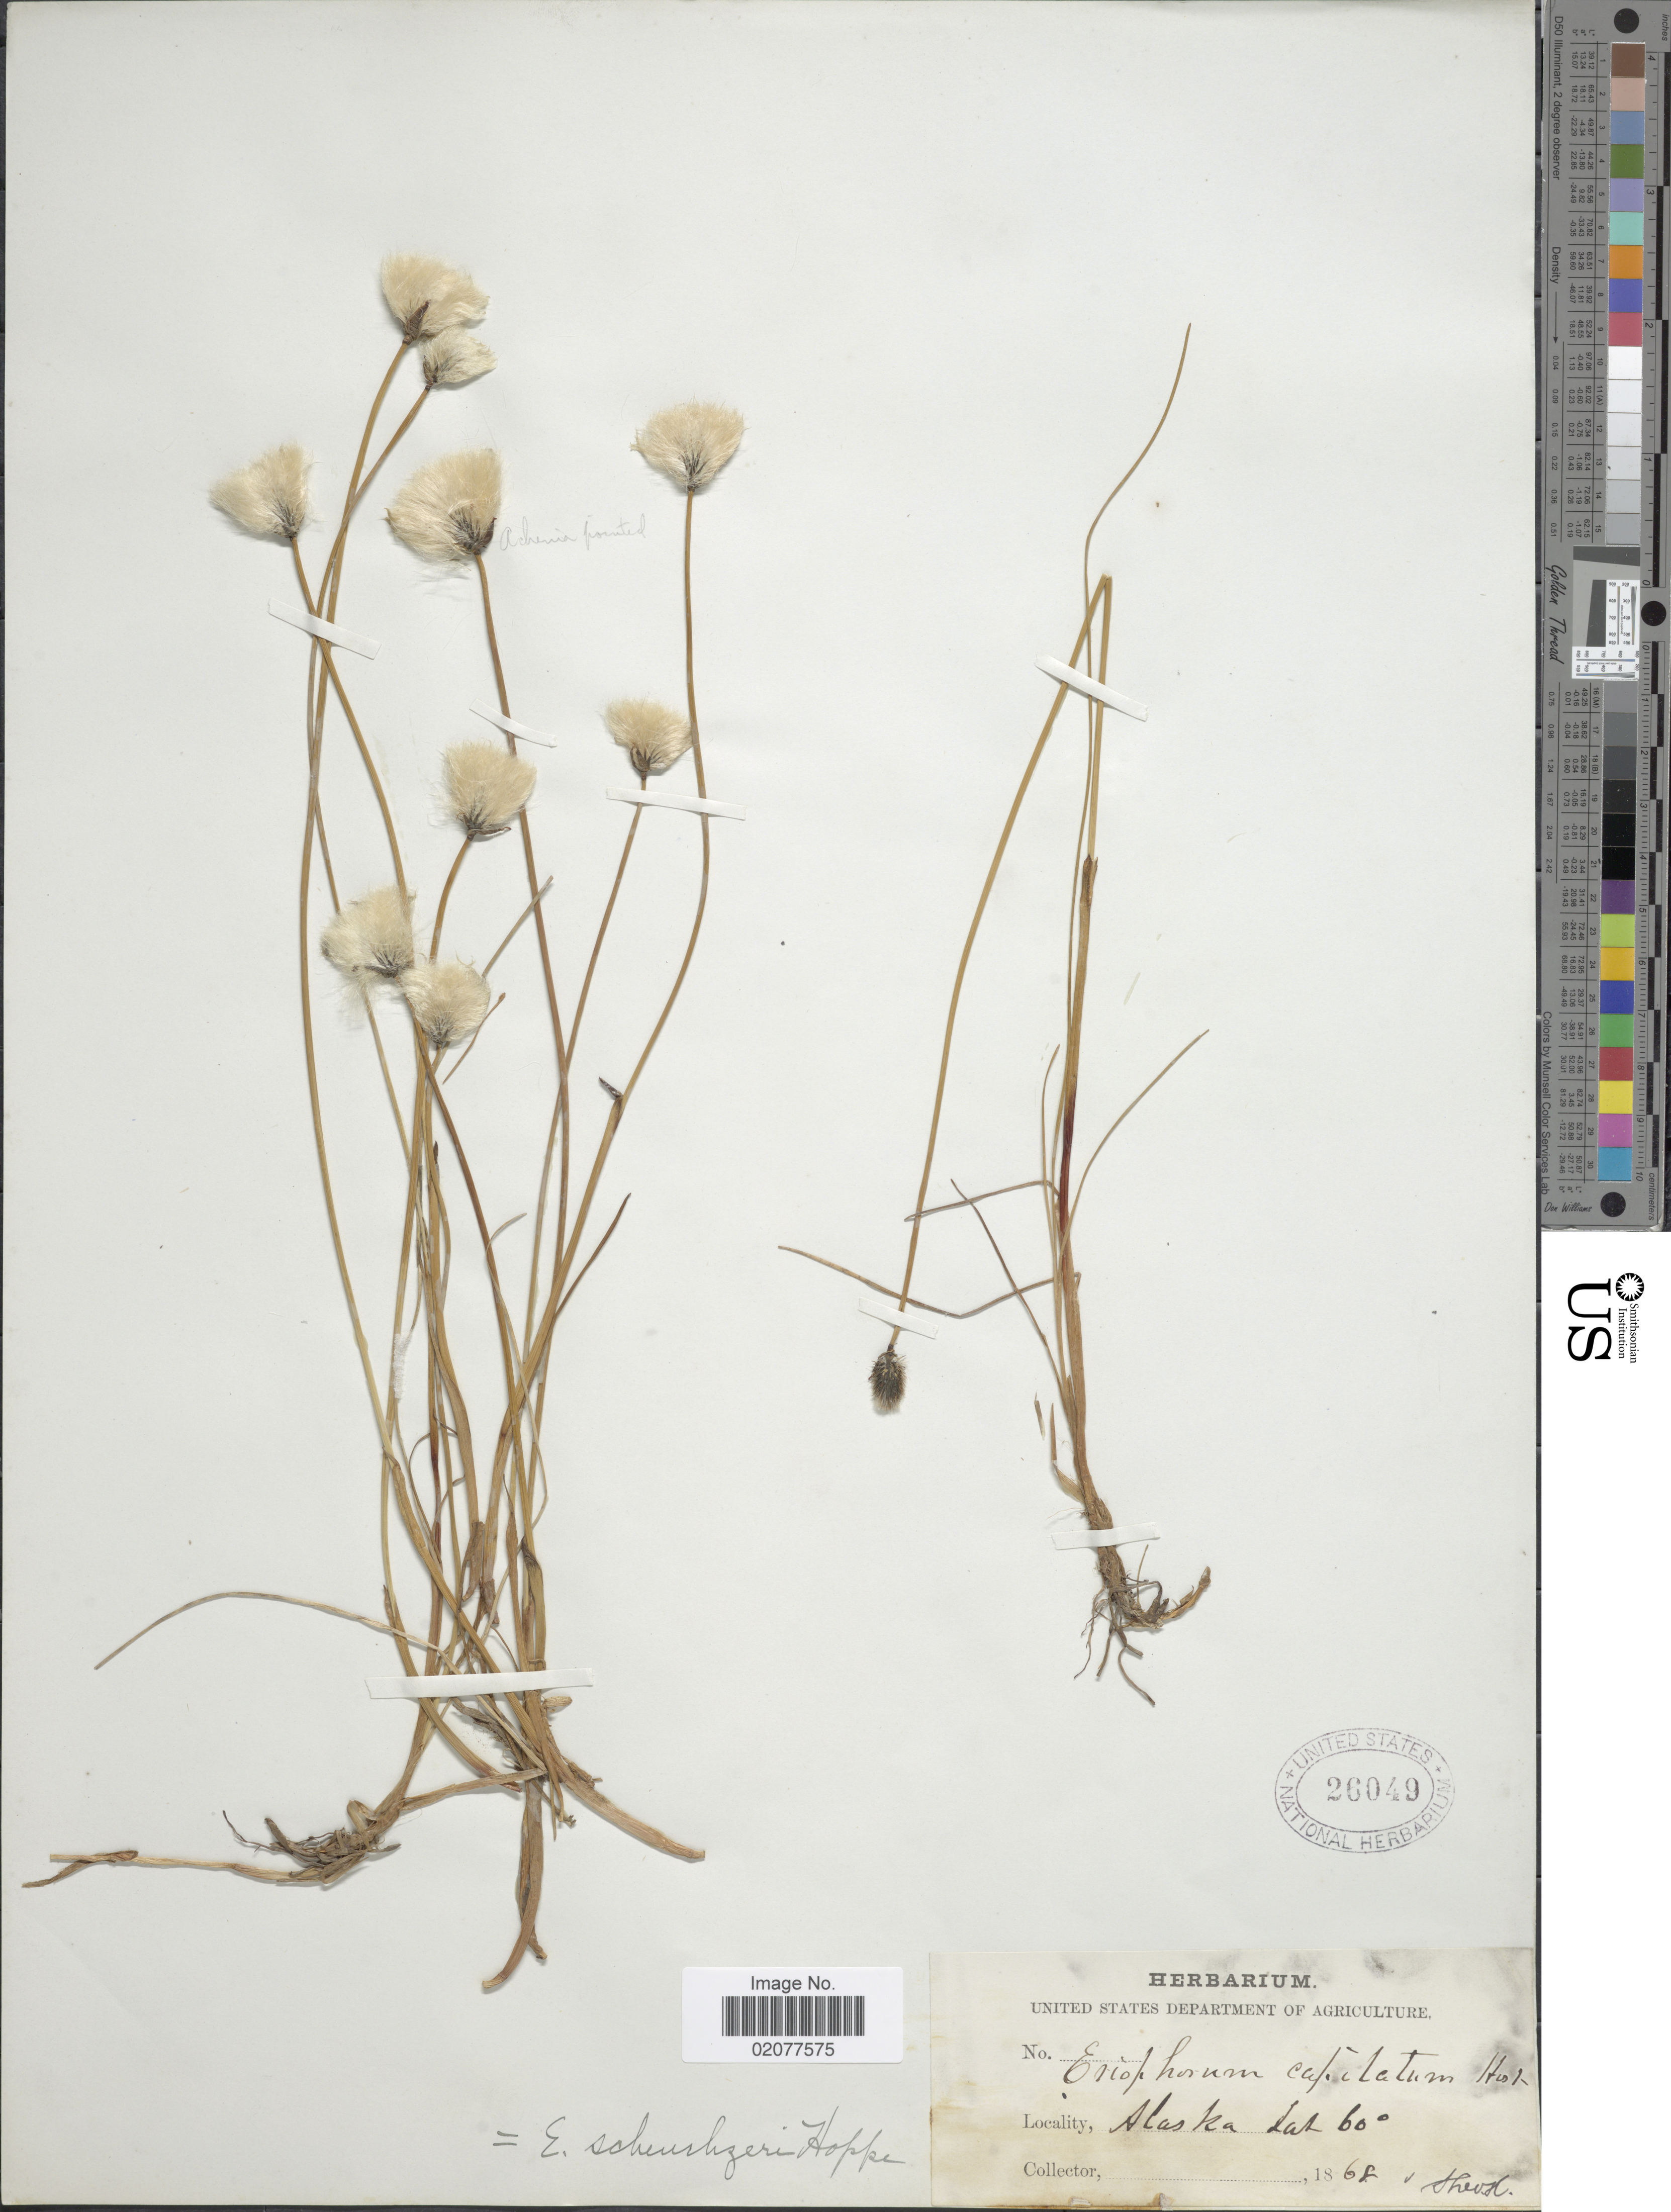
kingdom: Plantae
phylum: Tracheophyta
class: Liliopsida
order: Poales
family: Cyperaceae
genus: Eriophorum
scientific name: Eriophorum scheuchzeri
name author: Hoppe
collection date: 1868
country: United States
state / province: Alaska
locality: Alaska.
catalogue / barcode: US 26049